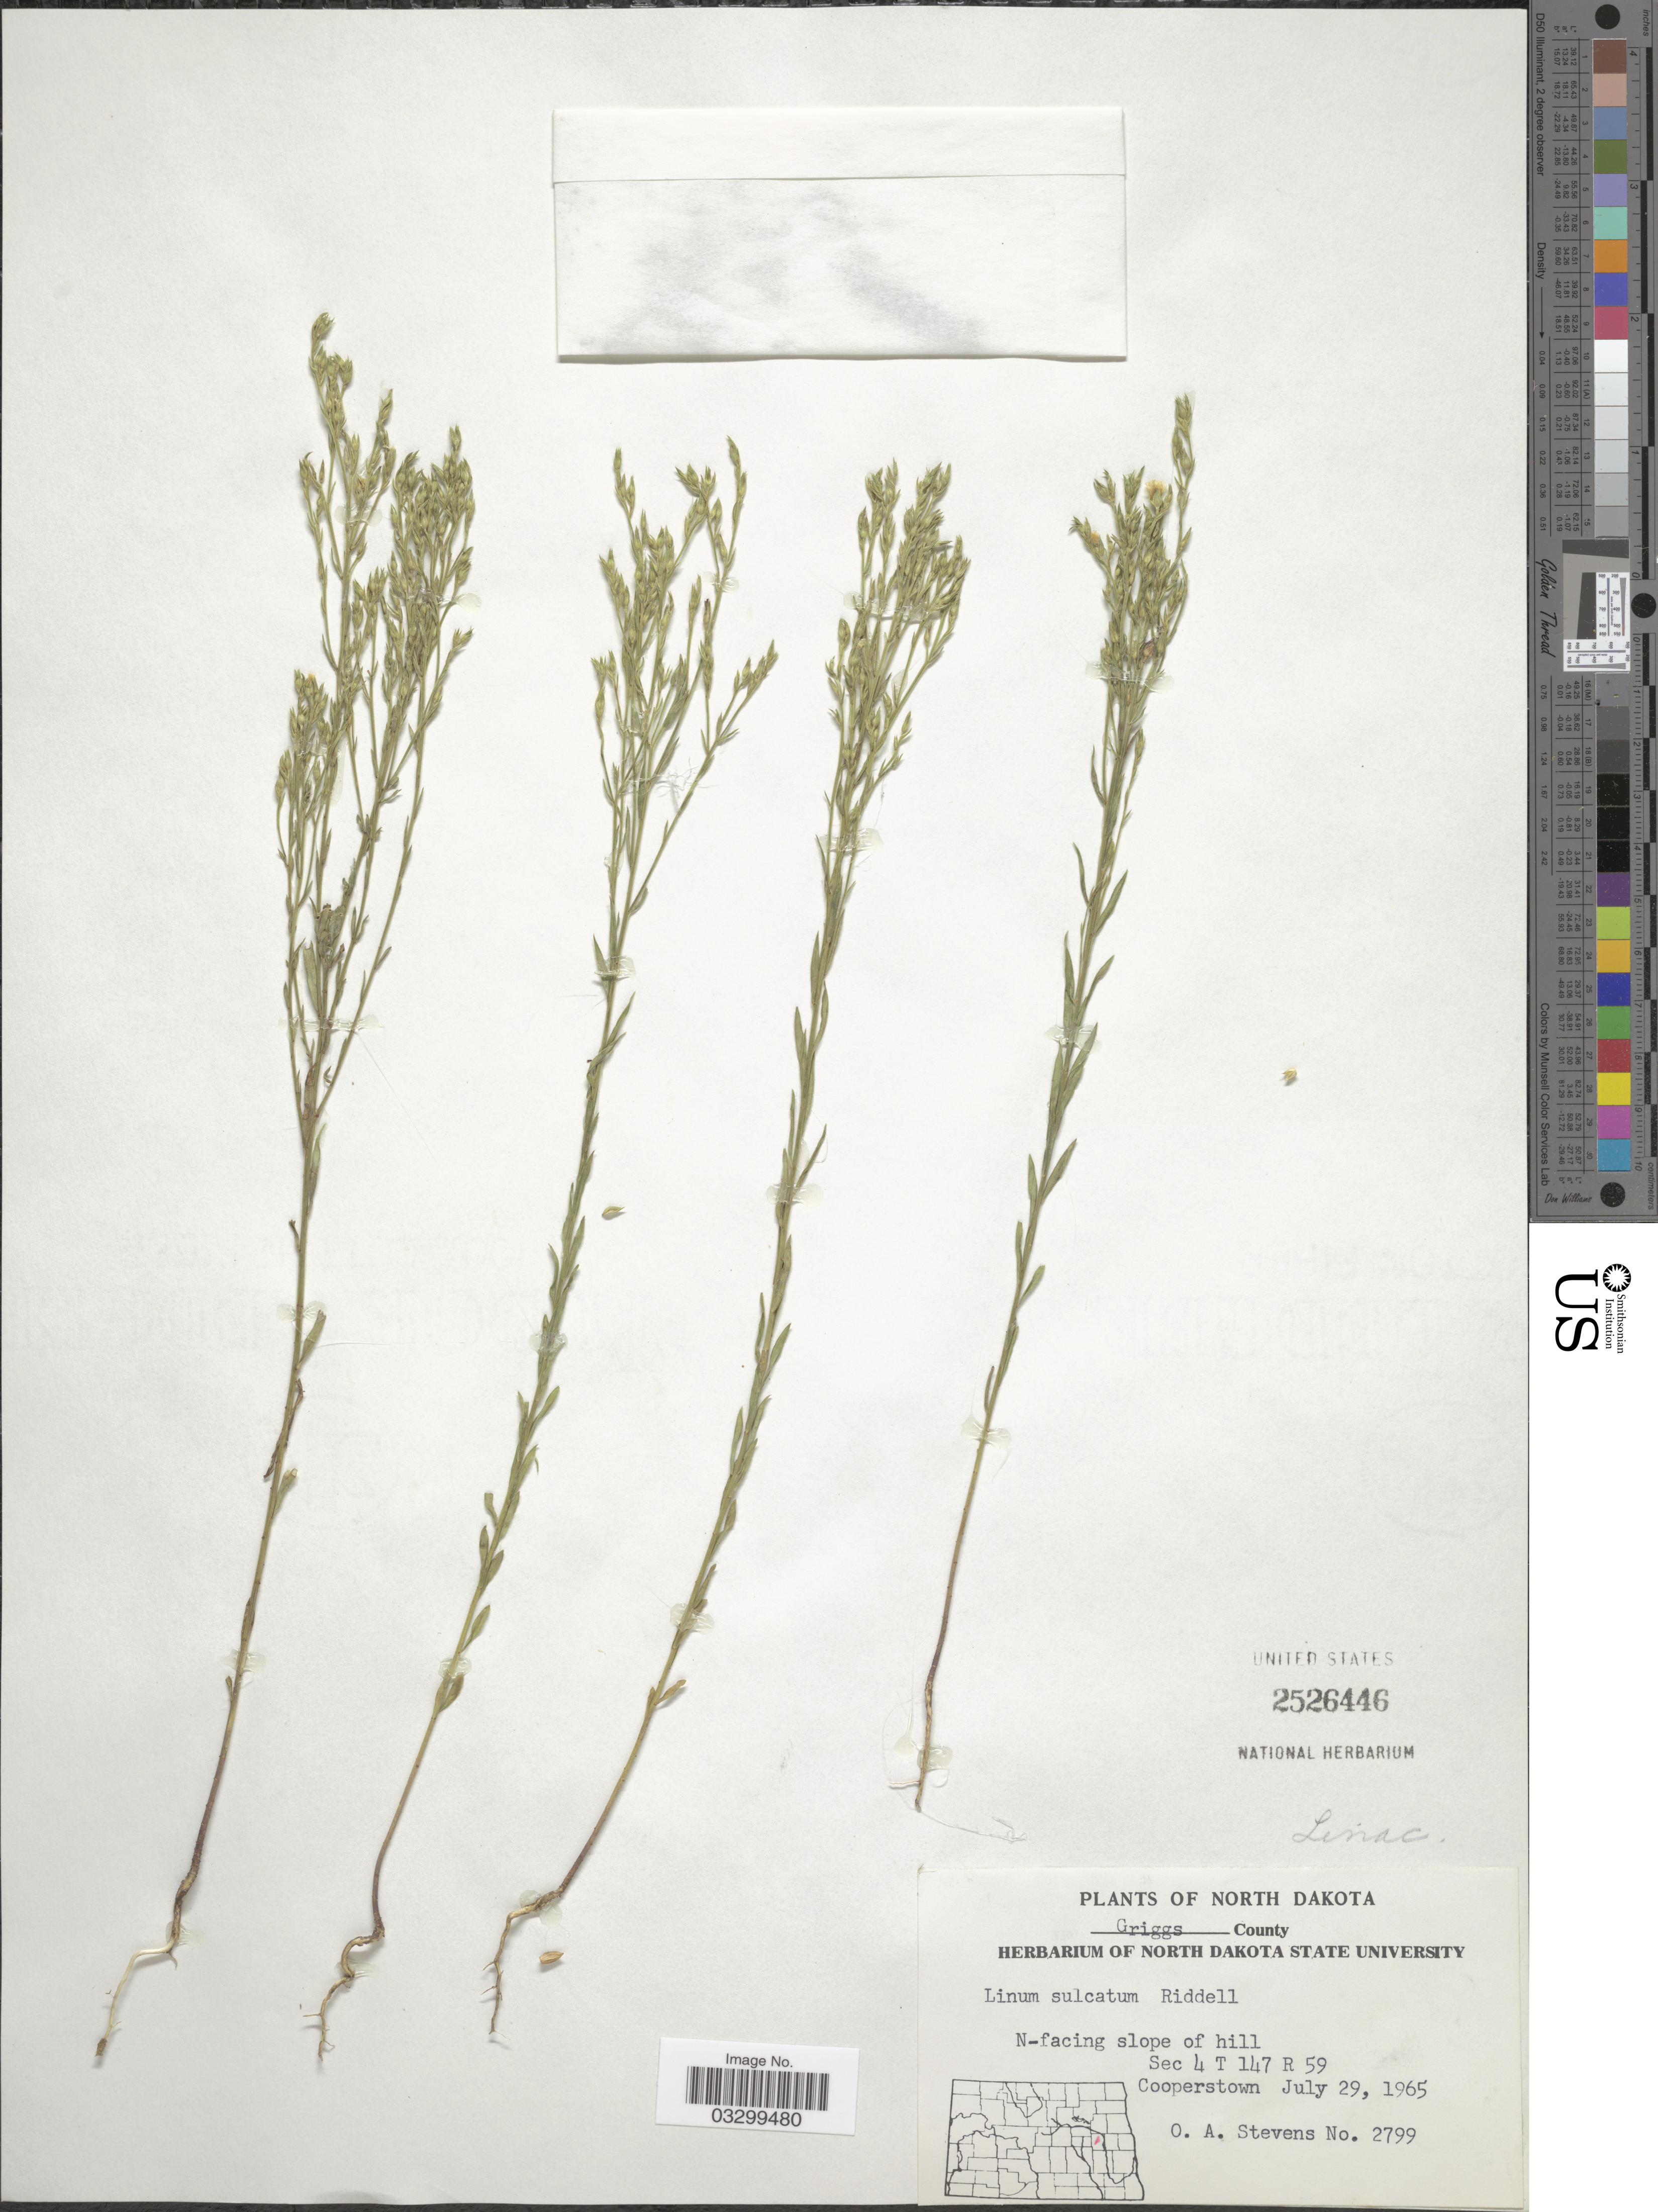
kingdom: Plantae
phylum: Tracheophyta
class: Magnoliopsida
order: Malpighiales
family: Linaceae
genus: Linum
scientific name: Linum sulcatum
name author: Riddell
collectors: O. A. Stevens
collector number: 2799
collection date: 1965-07-29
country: United States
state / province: North Dakota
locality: Griggs County. N-facing slope of hill. Sec 4 T 147 R 59. Cooperstown.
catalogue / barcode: US 2526446